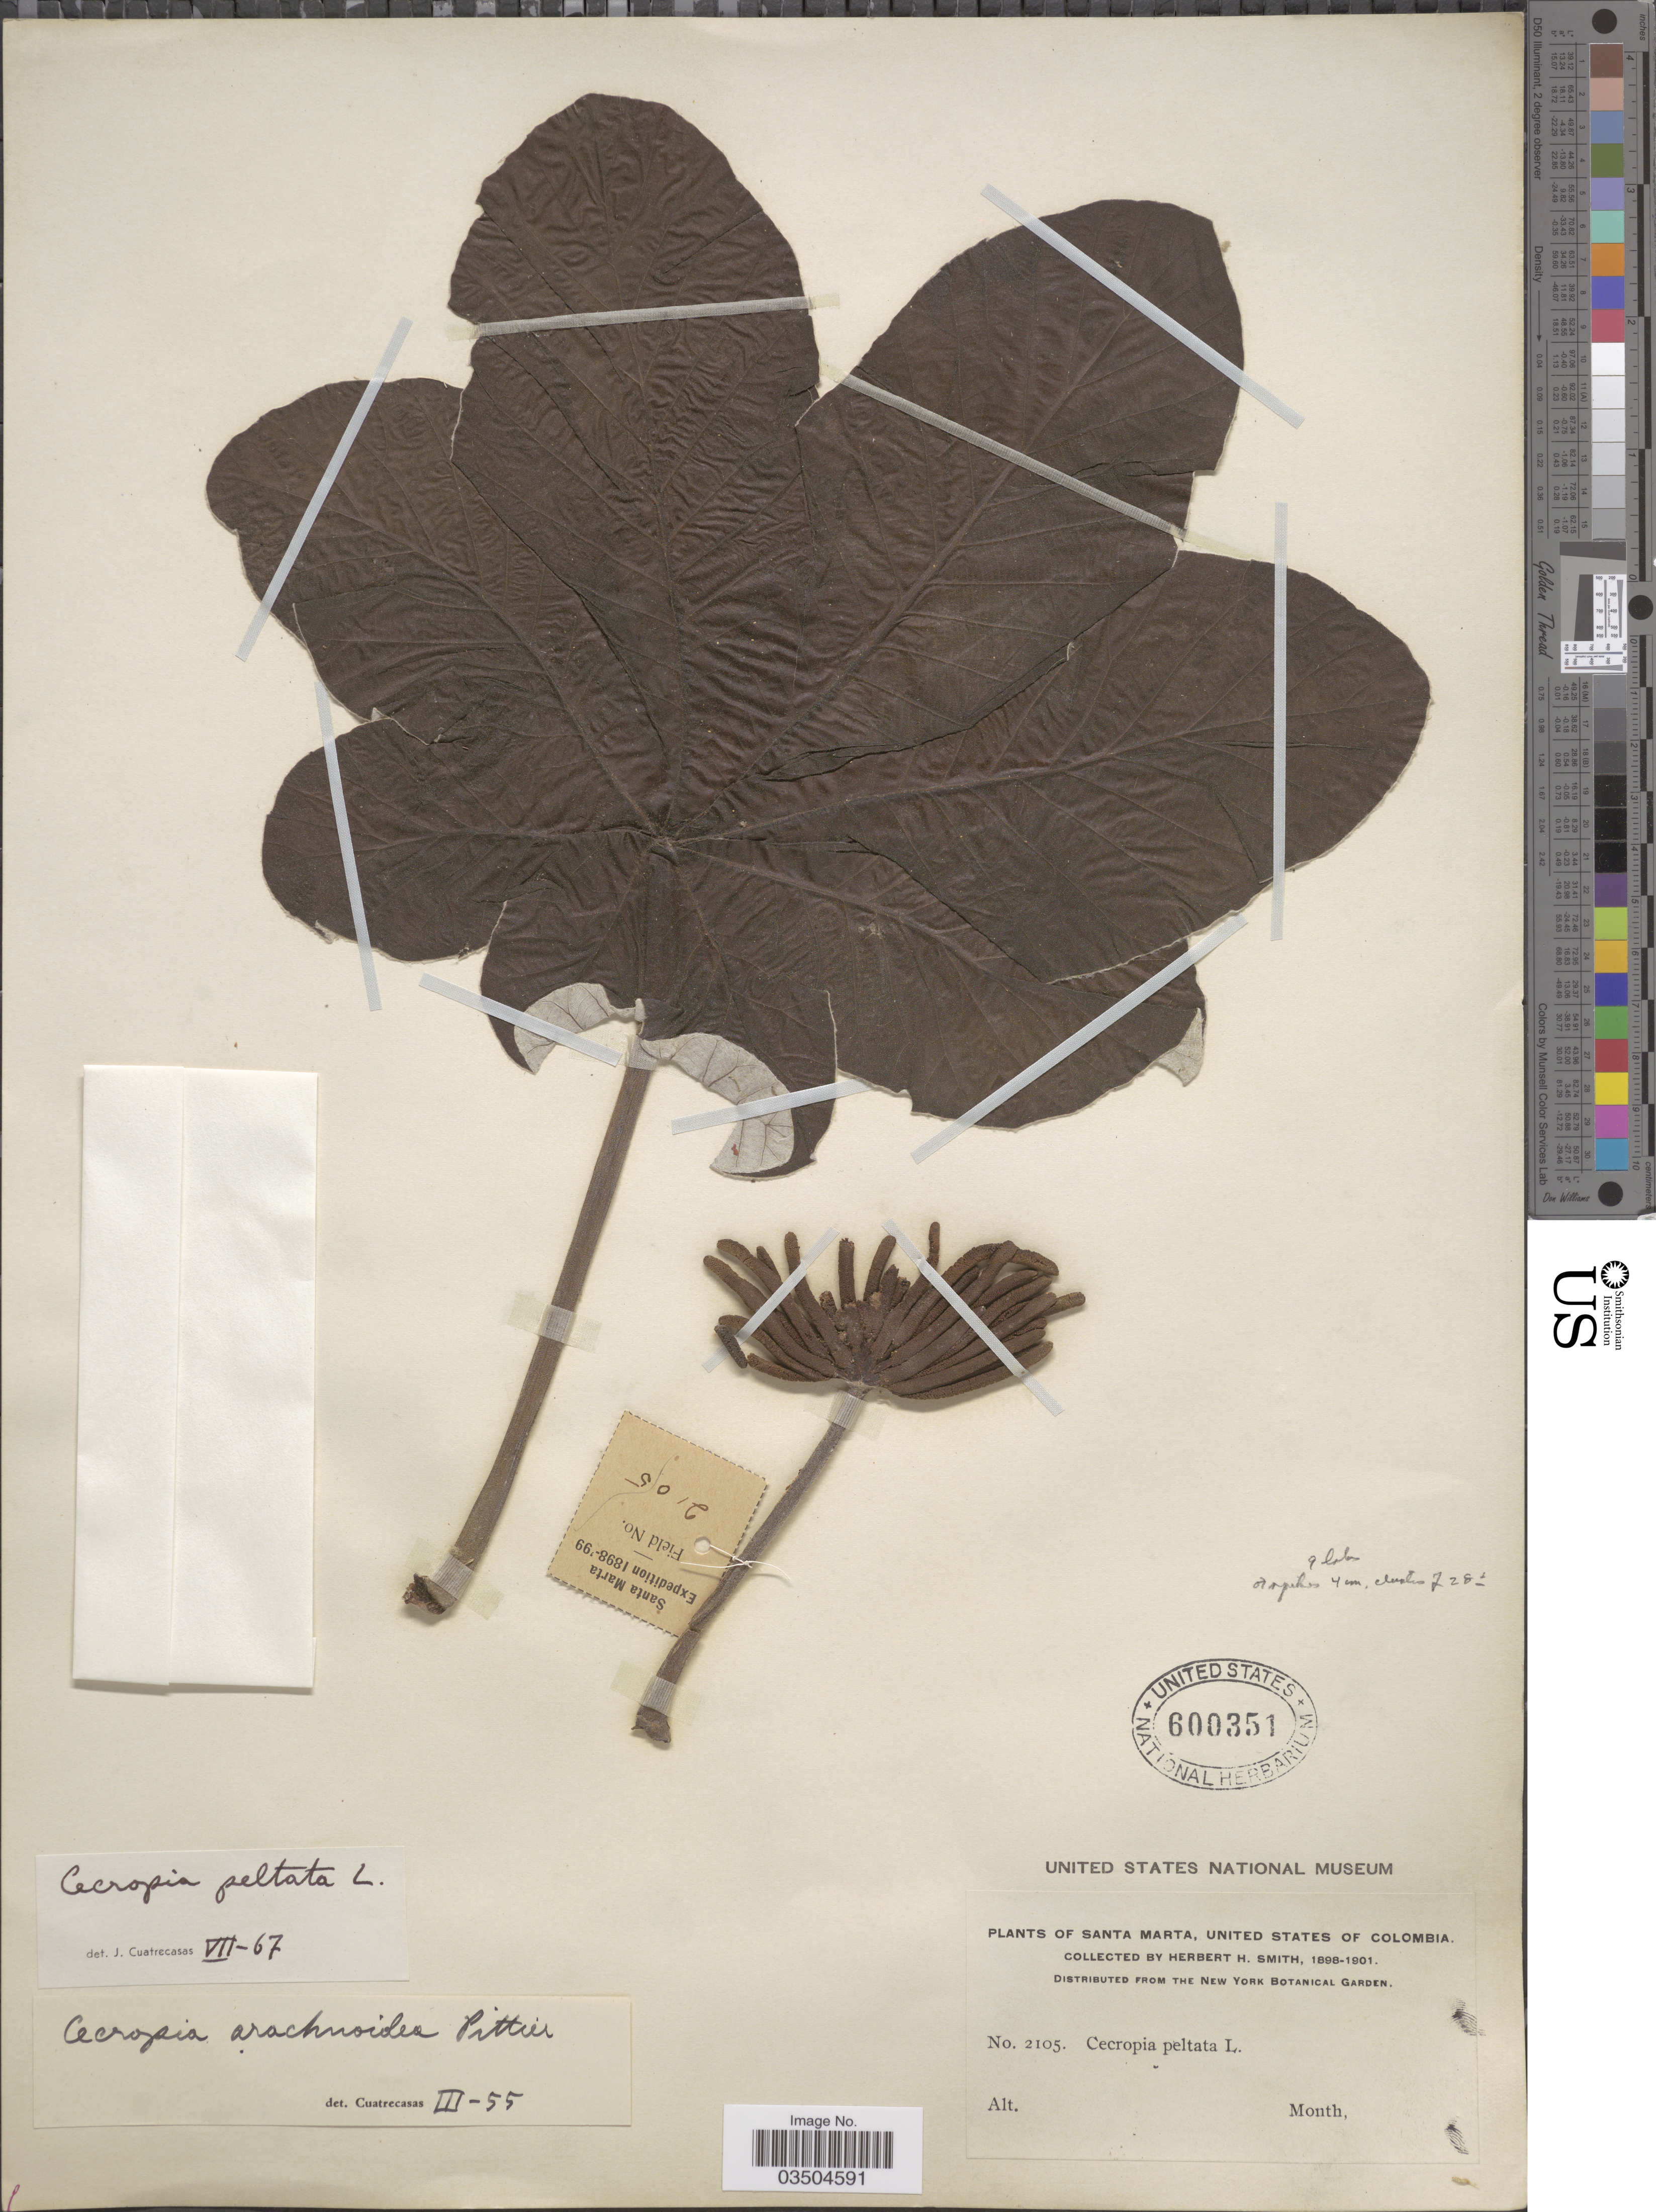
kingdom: Plantae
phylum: Tracheophyta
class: Magnoliopsida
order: Rosales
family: Urticaceae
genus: Cecropia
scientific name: Cecropia peltata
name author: L.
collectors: Herbert H. Smith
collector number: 2105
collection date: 1898/1901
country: Colombia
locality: Santa Marta, United States of Colombia.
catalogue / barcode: US 600351